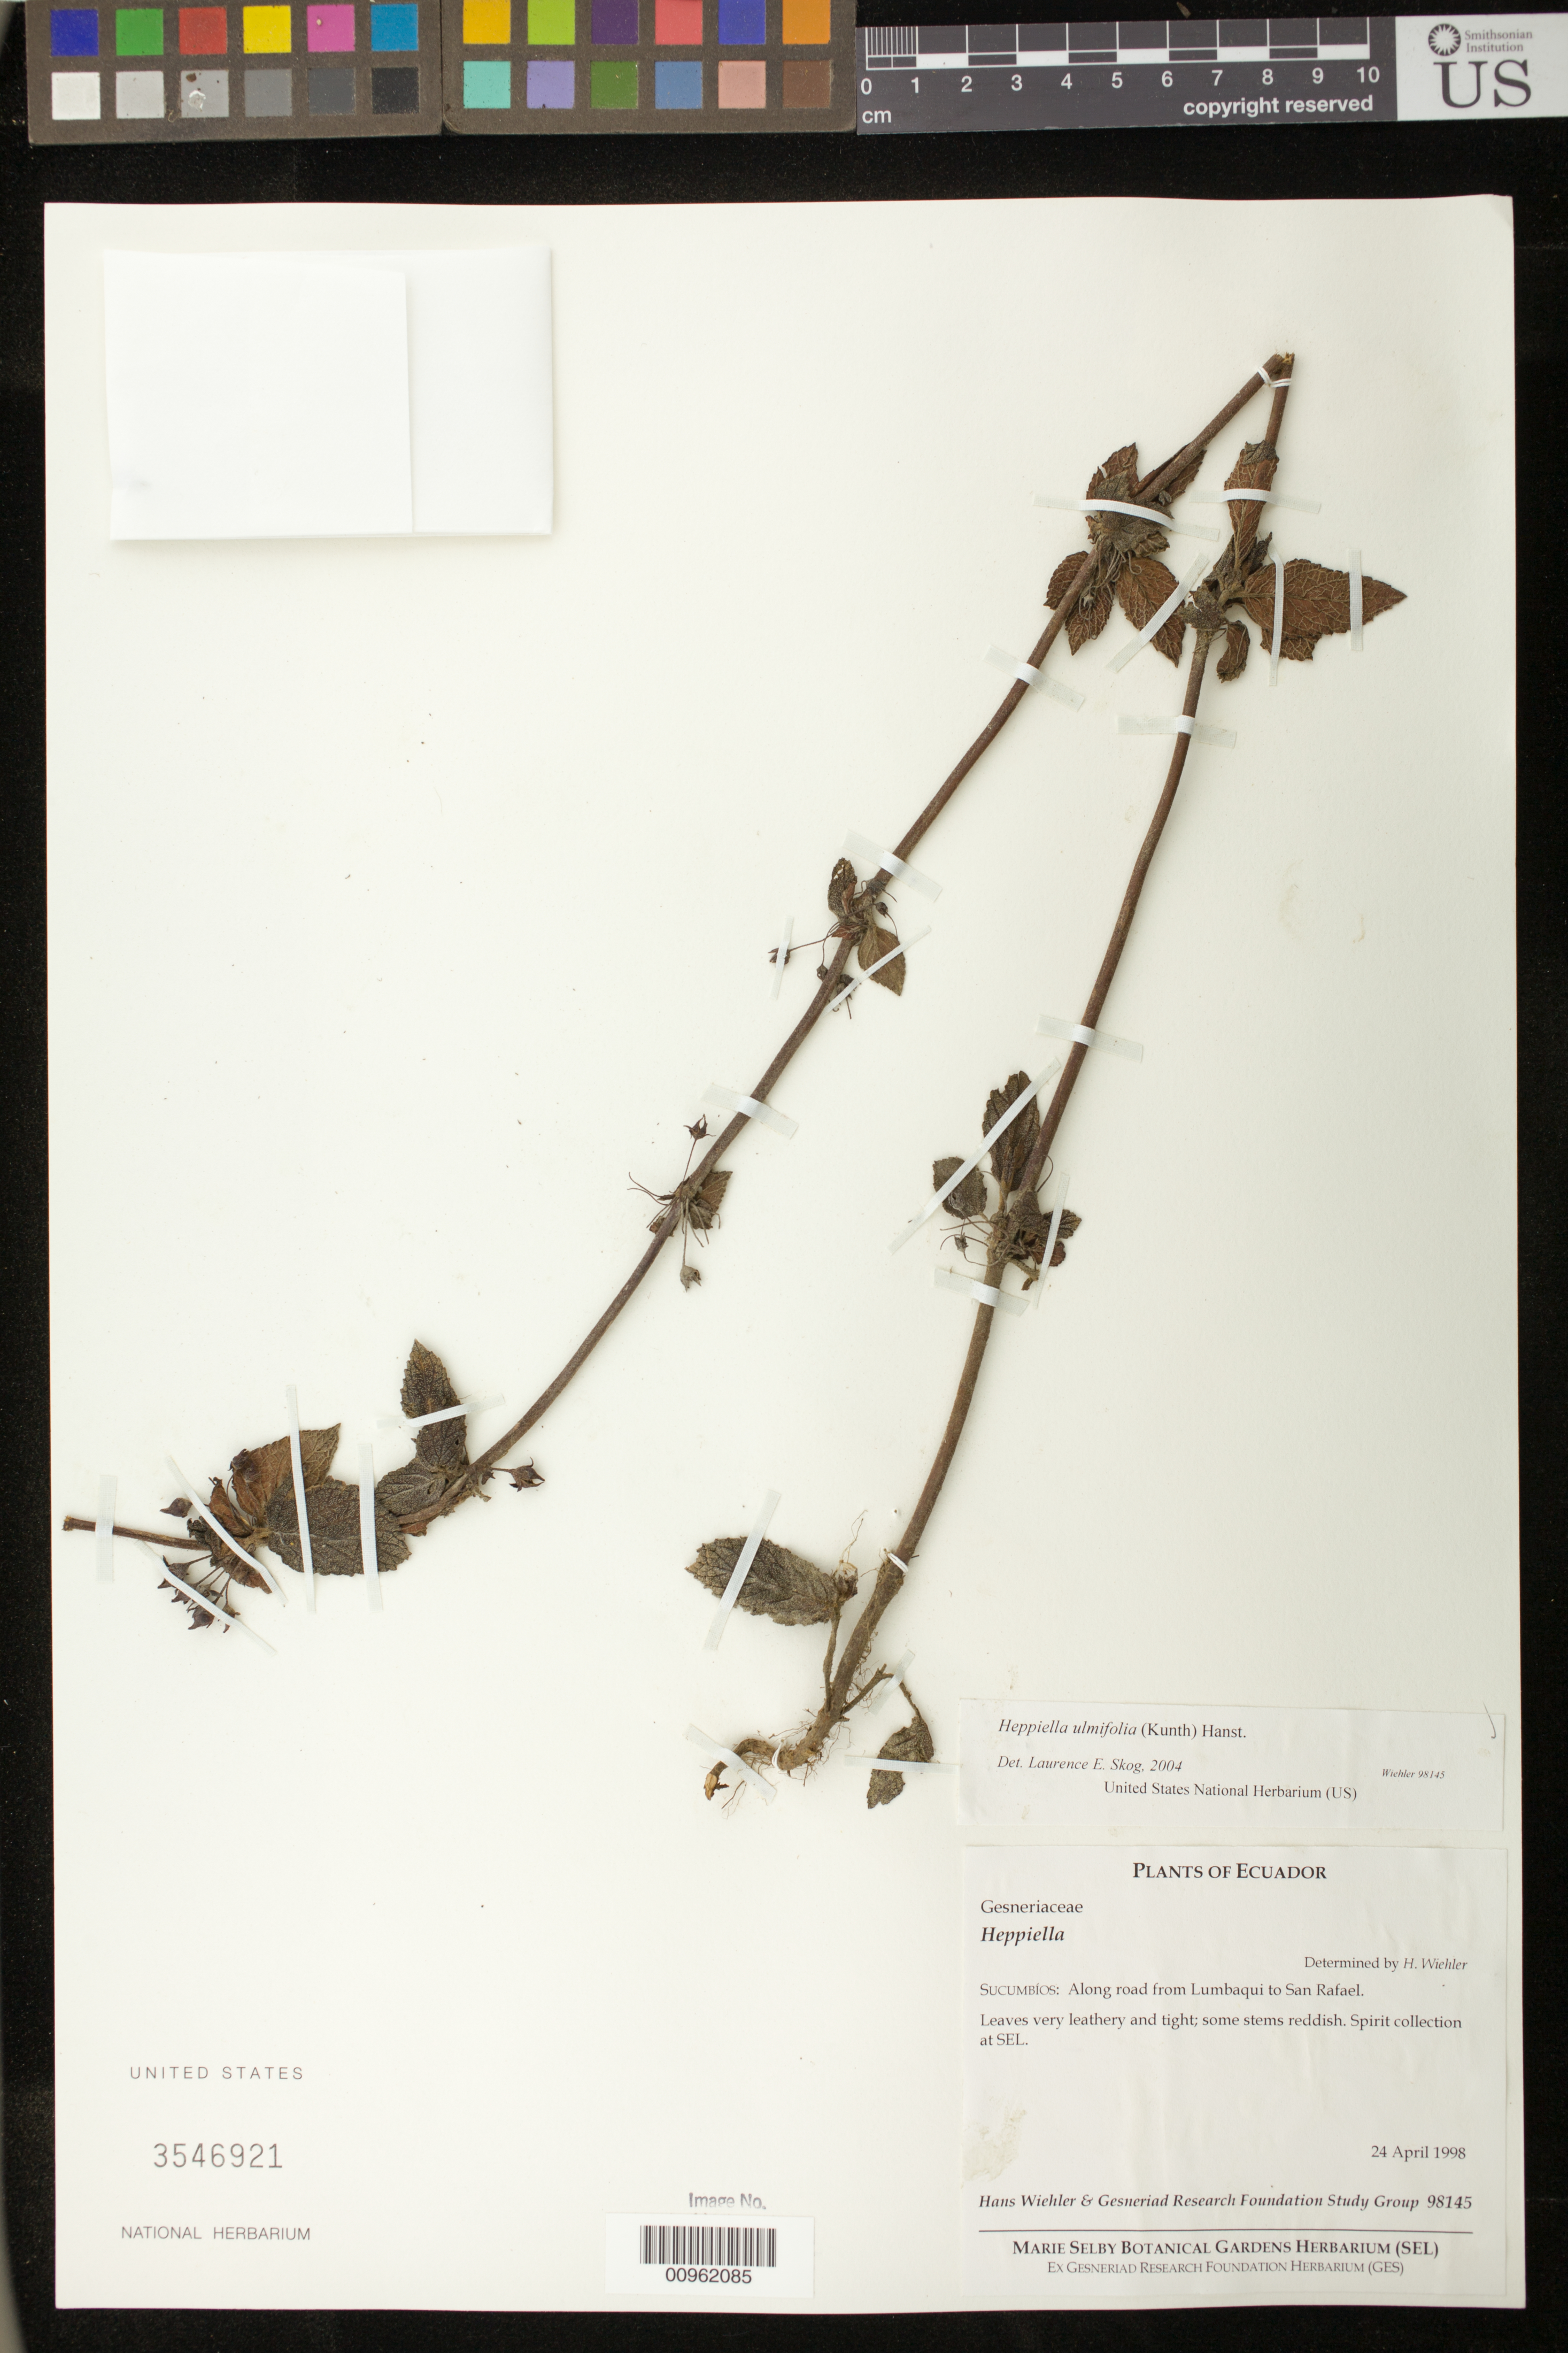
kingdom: Plantae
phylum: Tracheophyta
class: Magnoliopsida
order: Lamiales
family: Gesneriaceae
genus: Heppiella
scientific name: Heppiella ulmifolia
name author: (Kunth) Hanst.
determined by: Skog, Laurence E.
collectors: H. J. Wiehler & GRF Study Group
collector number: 98145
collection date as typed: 24 Apr 1998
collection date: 1998-04-24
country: Ecuador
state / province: Sucumbíos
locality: Sucumbíos: along road from Lumbaqui to San Rafael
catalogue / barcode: US 3546921